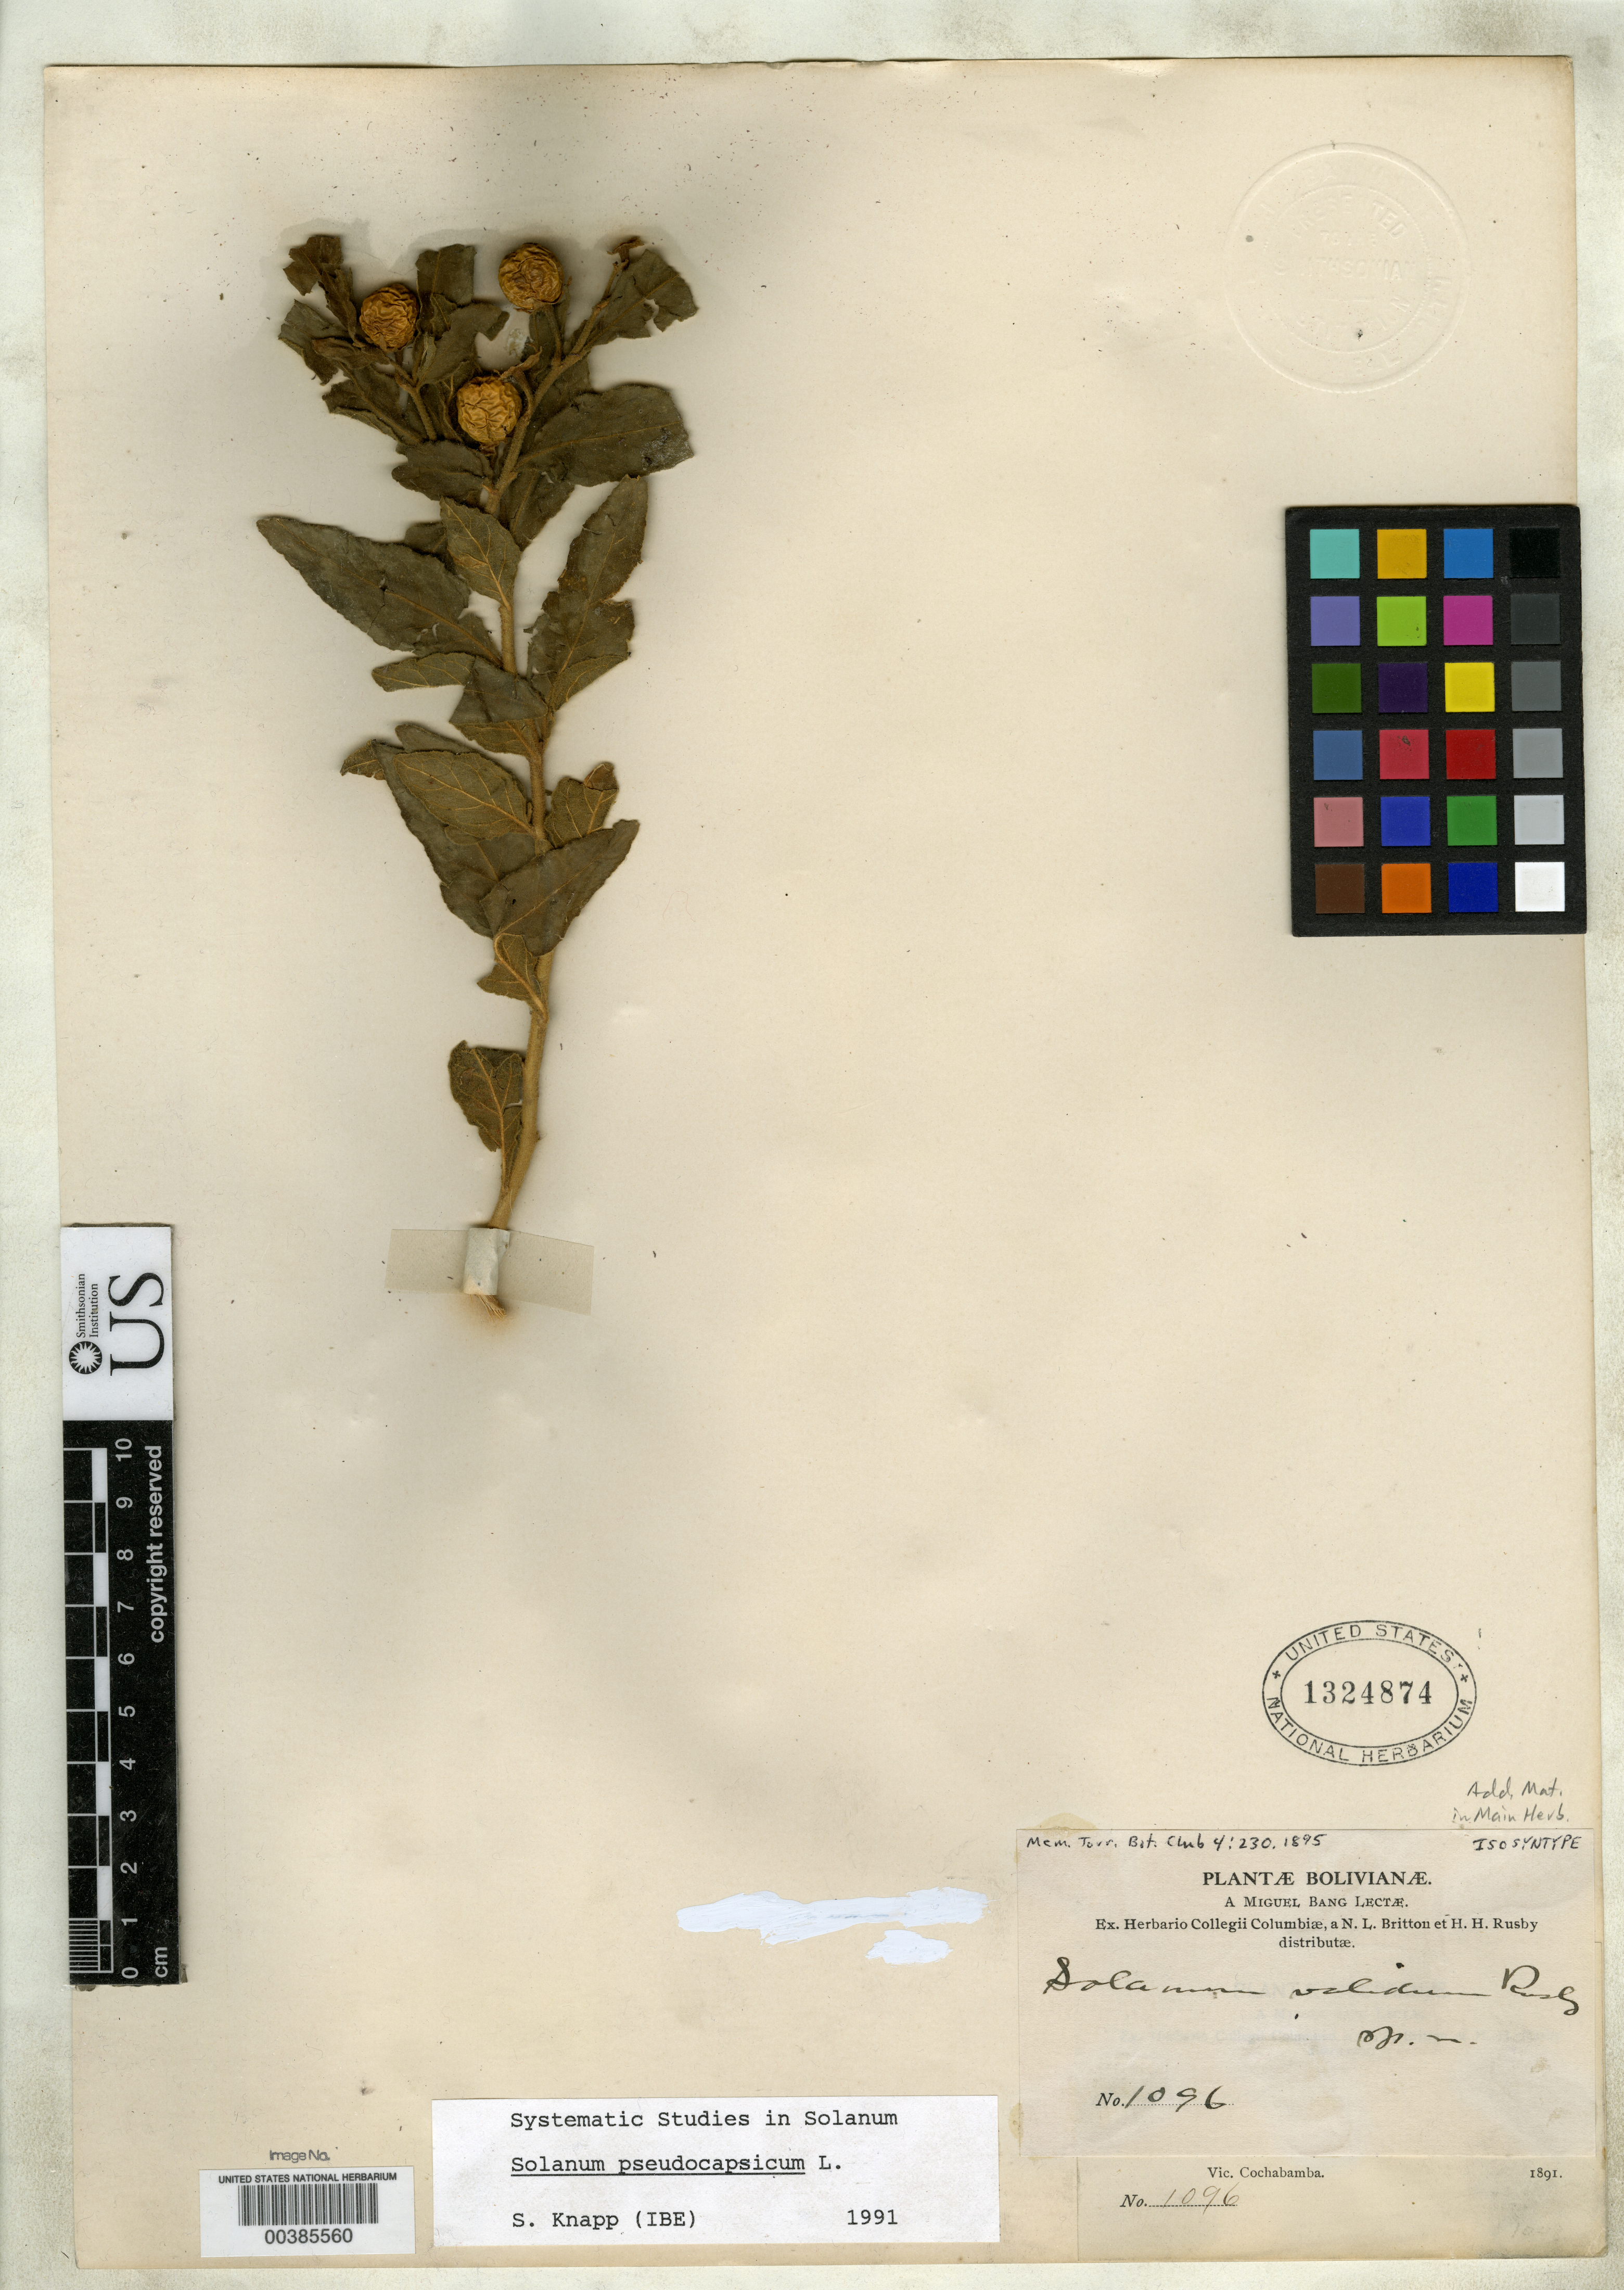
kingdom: Plantae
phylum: Tracheophyta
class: Magnoliopsida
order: Solanales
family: Solanaceae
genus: Solanum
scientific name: Solanum validum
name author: Rusby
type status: Isosyntype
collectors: M. Bang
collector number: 1096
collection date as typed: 1891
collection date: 1891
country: Bolivia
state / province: Cochabamba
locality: Vicinity of Cochabamba.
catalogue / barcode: US 1324874